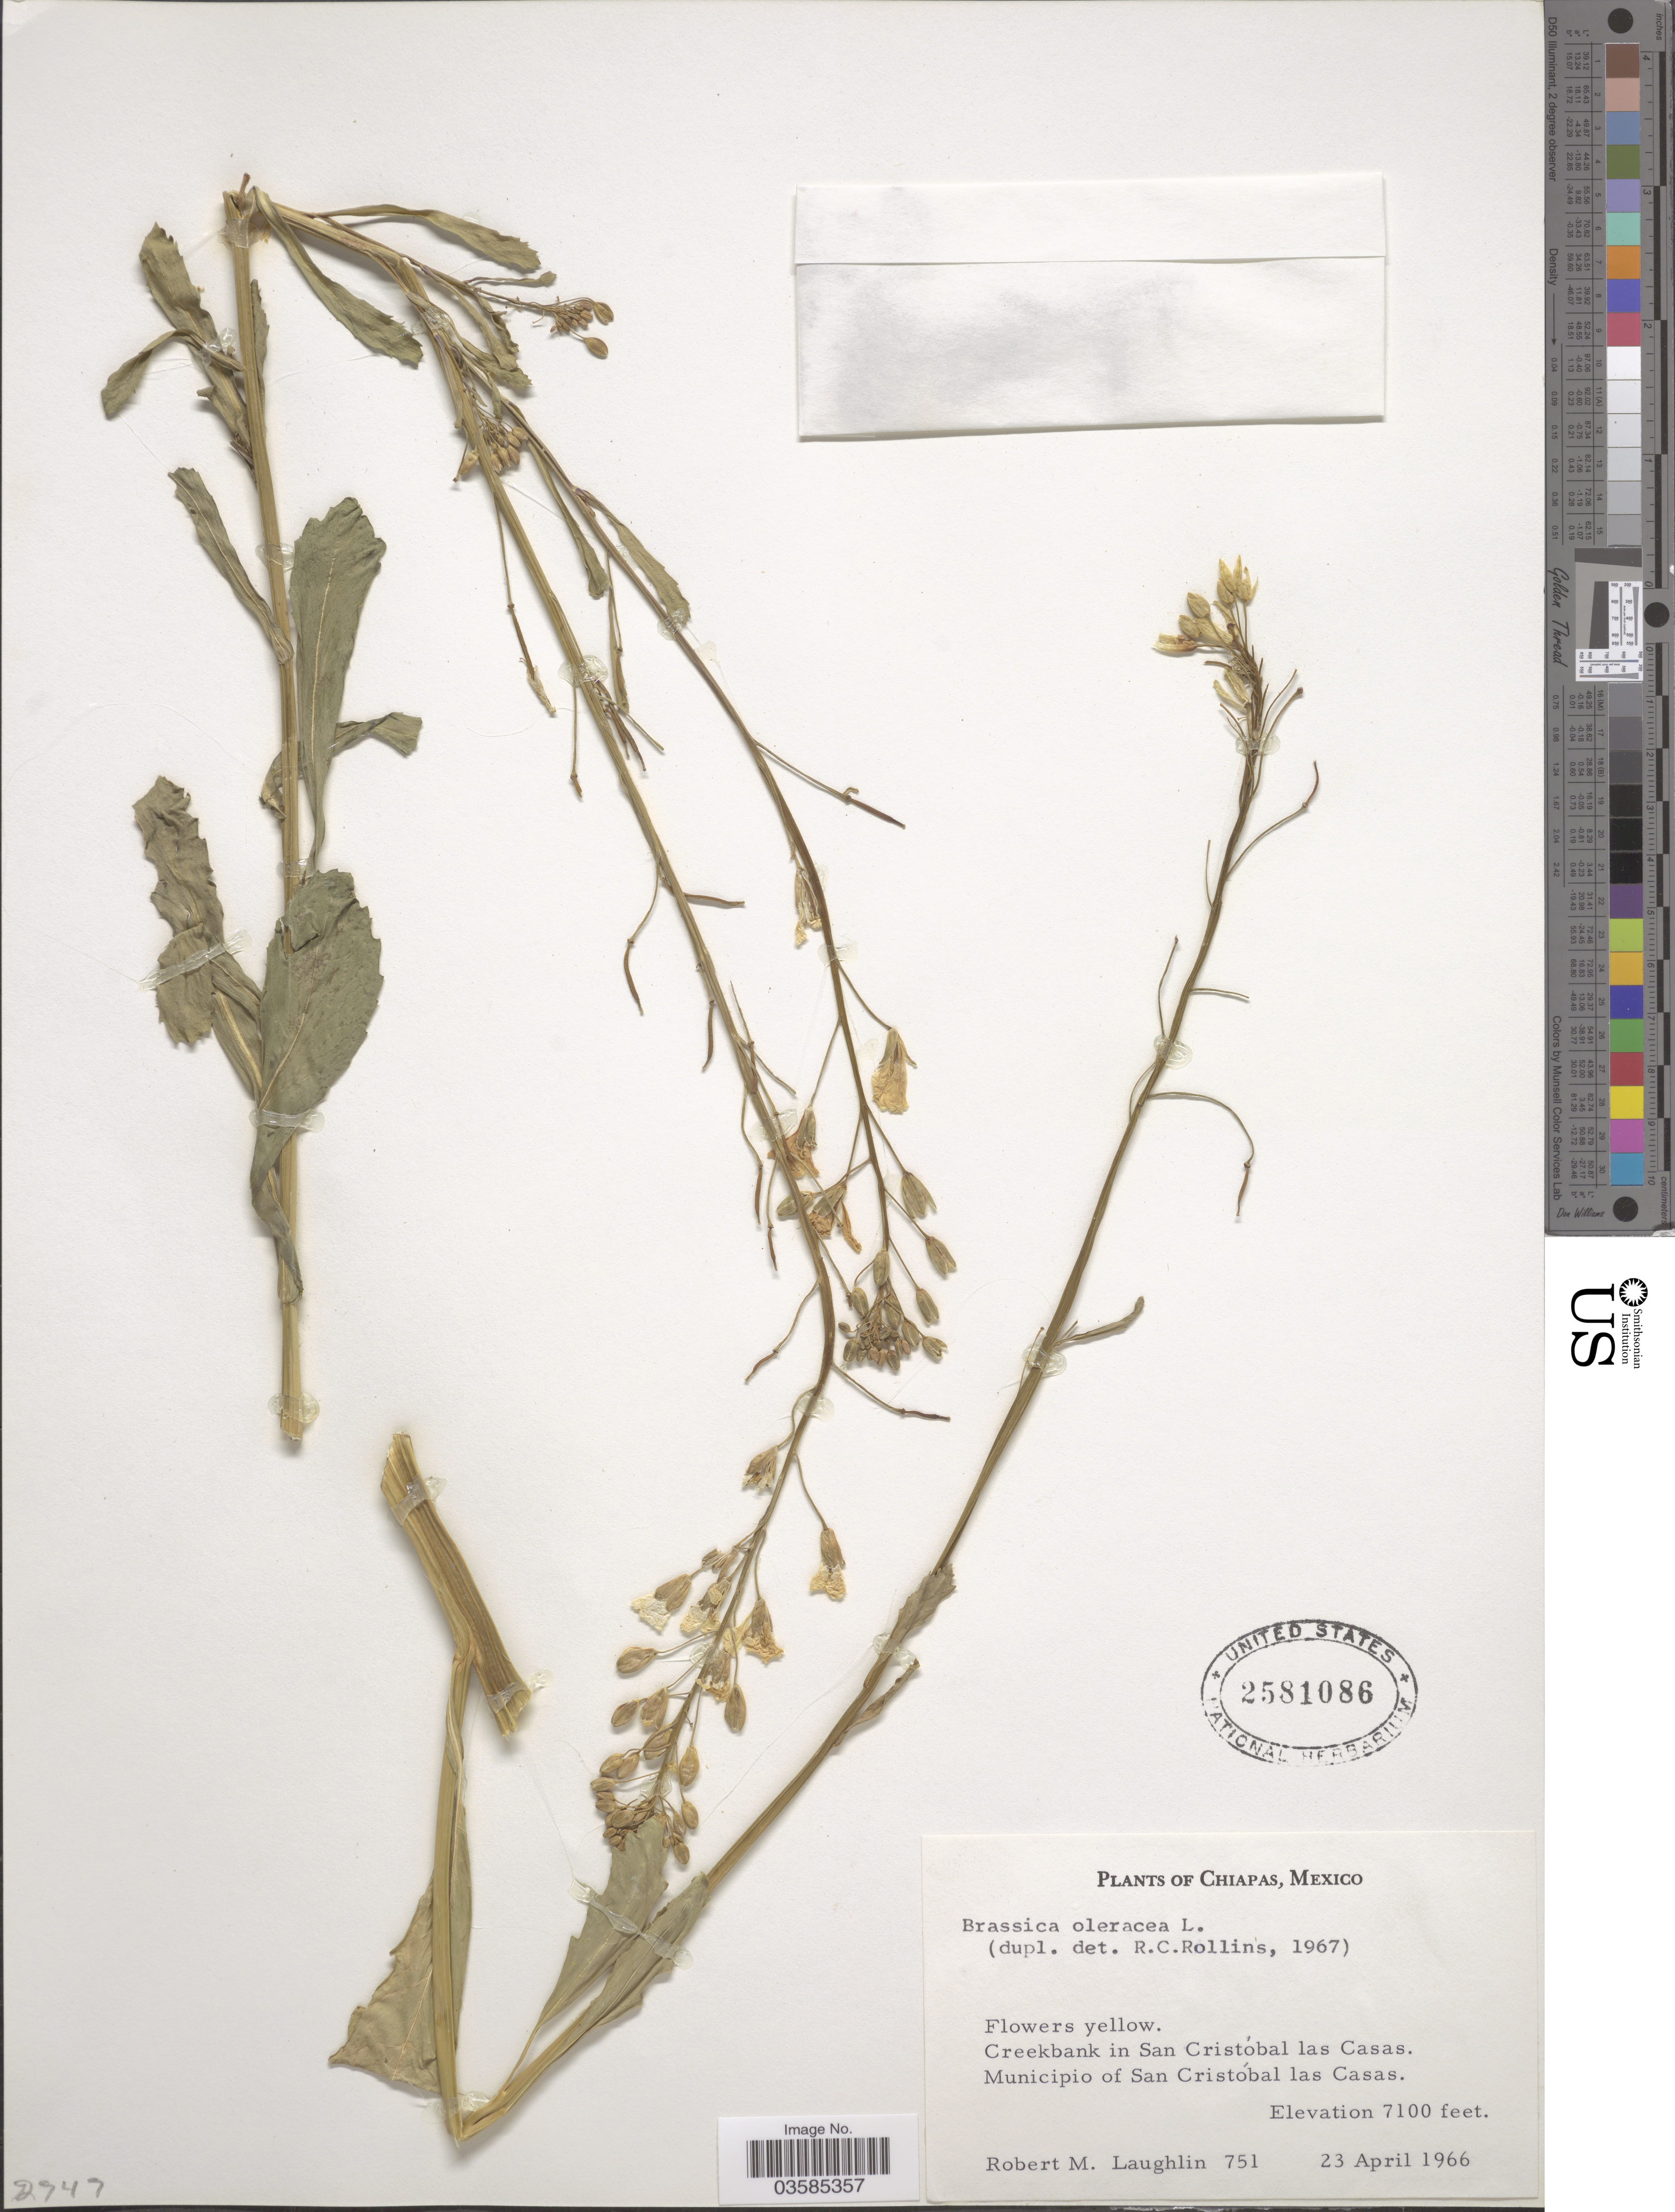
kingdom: Plantae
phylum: Tracheophyta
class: Magnoliopsida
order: Brassicales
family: Brassicaceae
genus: Brassica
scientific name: Brassica oleracea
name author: L.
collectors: R. M. Laughlin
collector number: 751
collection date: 1966-04-23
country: Mexico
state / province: Chiapas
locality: Creekbank in San Cristobal las Casas. Municipio of San Cristobal las Casas.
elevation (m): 2164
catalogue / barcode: US 2581086